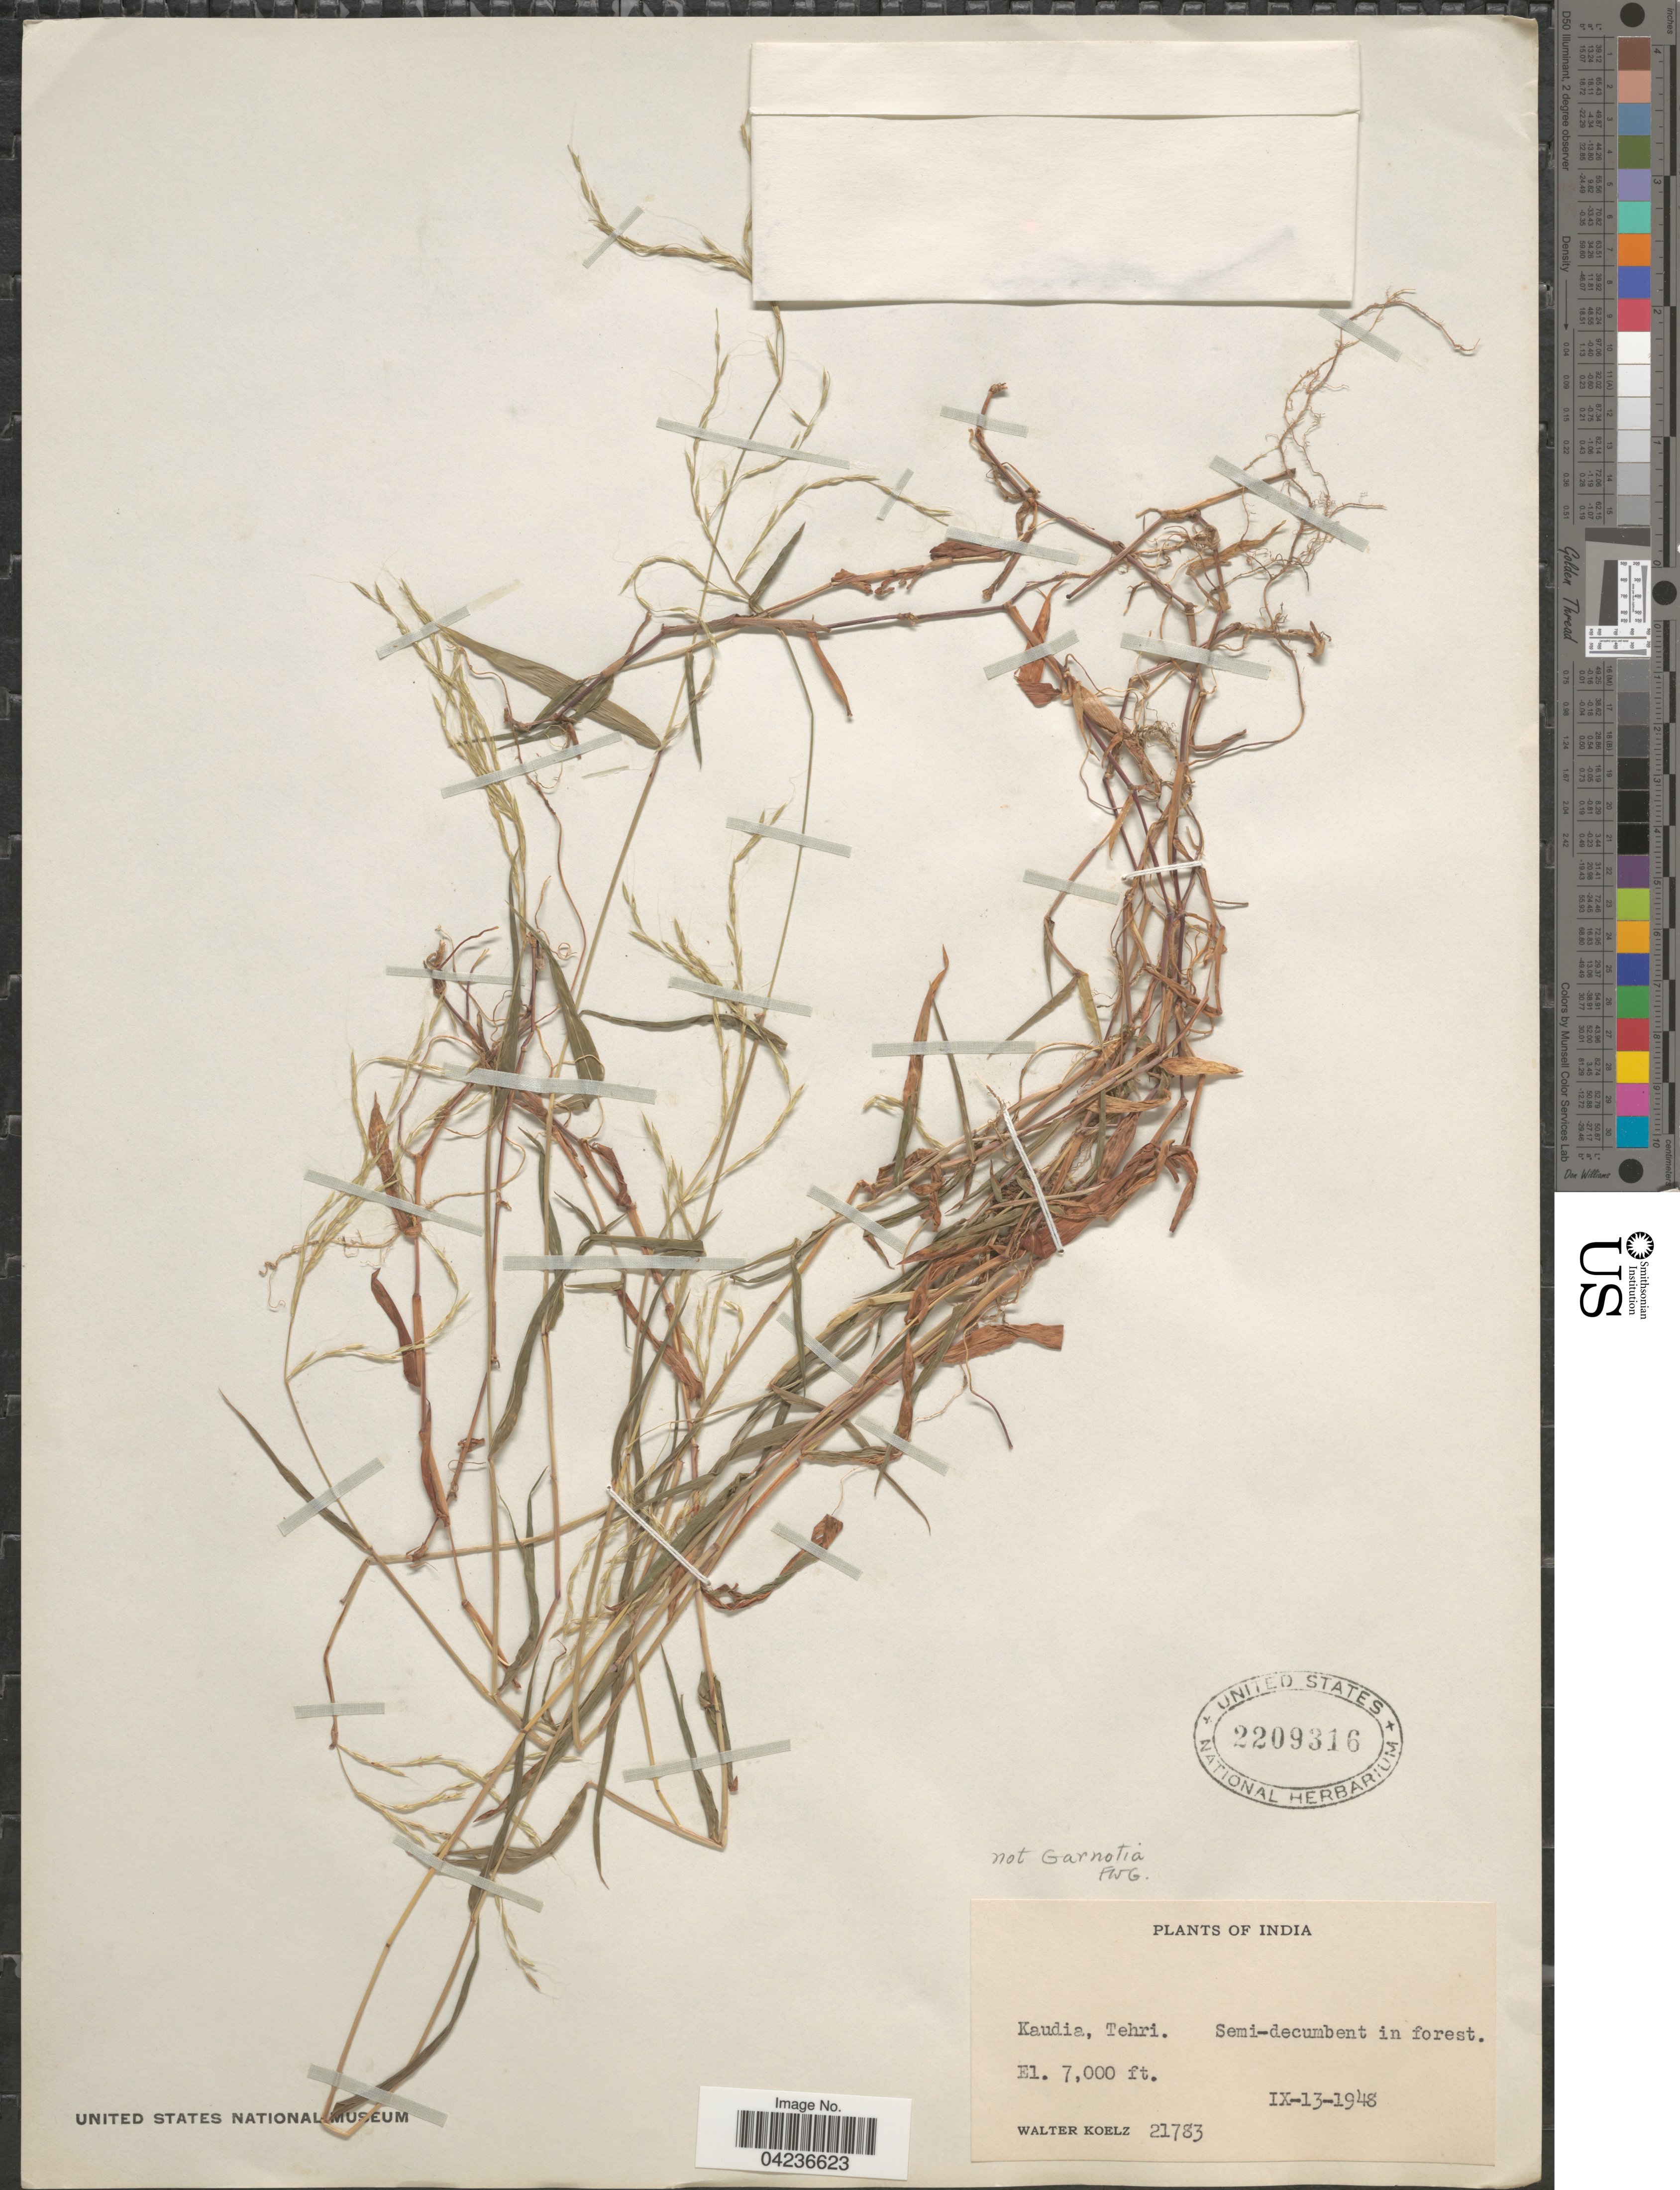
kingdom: Plantae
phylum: Tracheophyta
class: Liliopsida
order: Poales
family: Poaceae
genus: Garnotia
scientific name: Garnotia sp.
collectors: W. N. Koelz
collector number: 21783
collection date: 1948-09-13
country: India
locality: Kaudia, Tehri.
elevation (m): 2134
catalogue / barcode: US 2209316